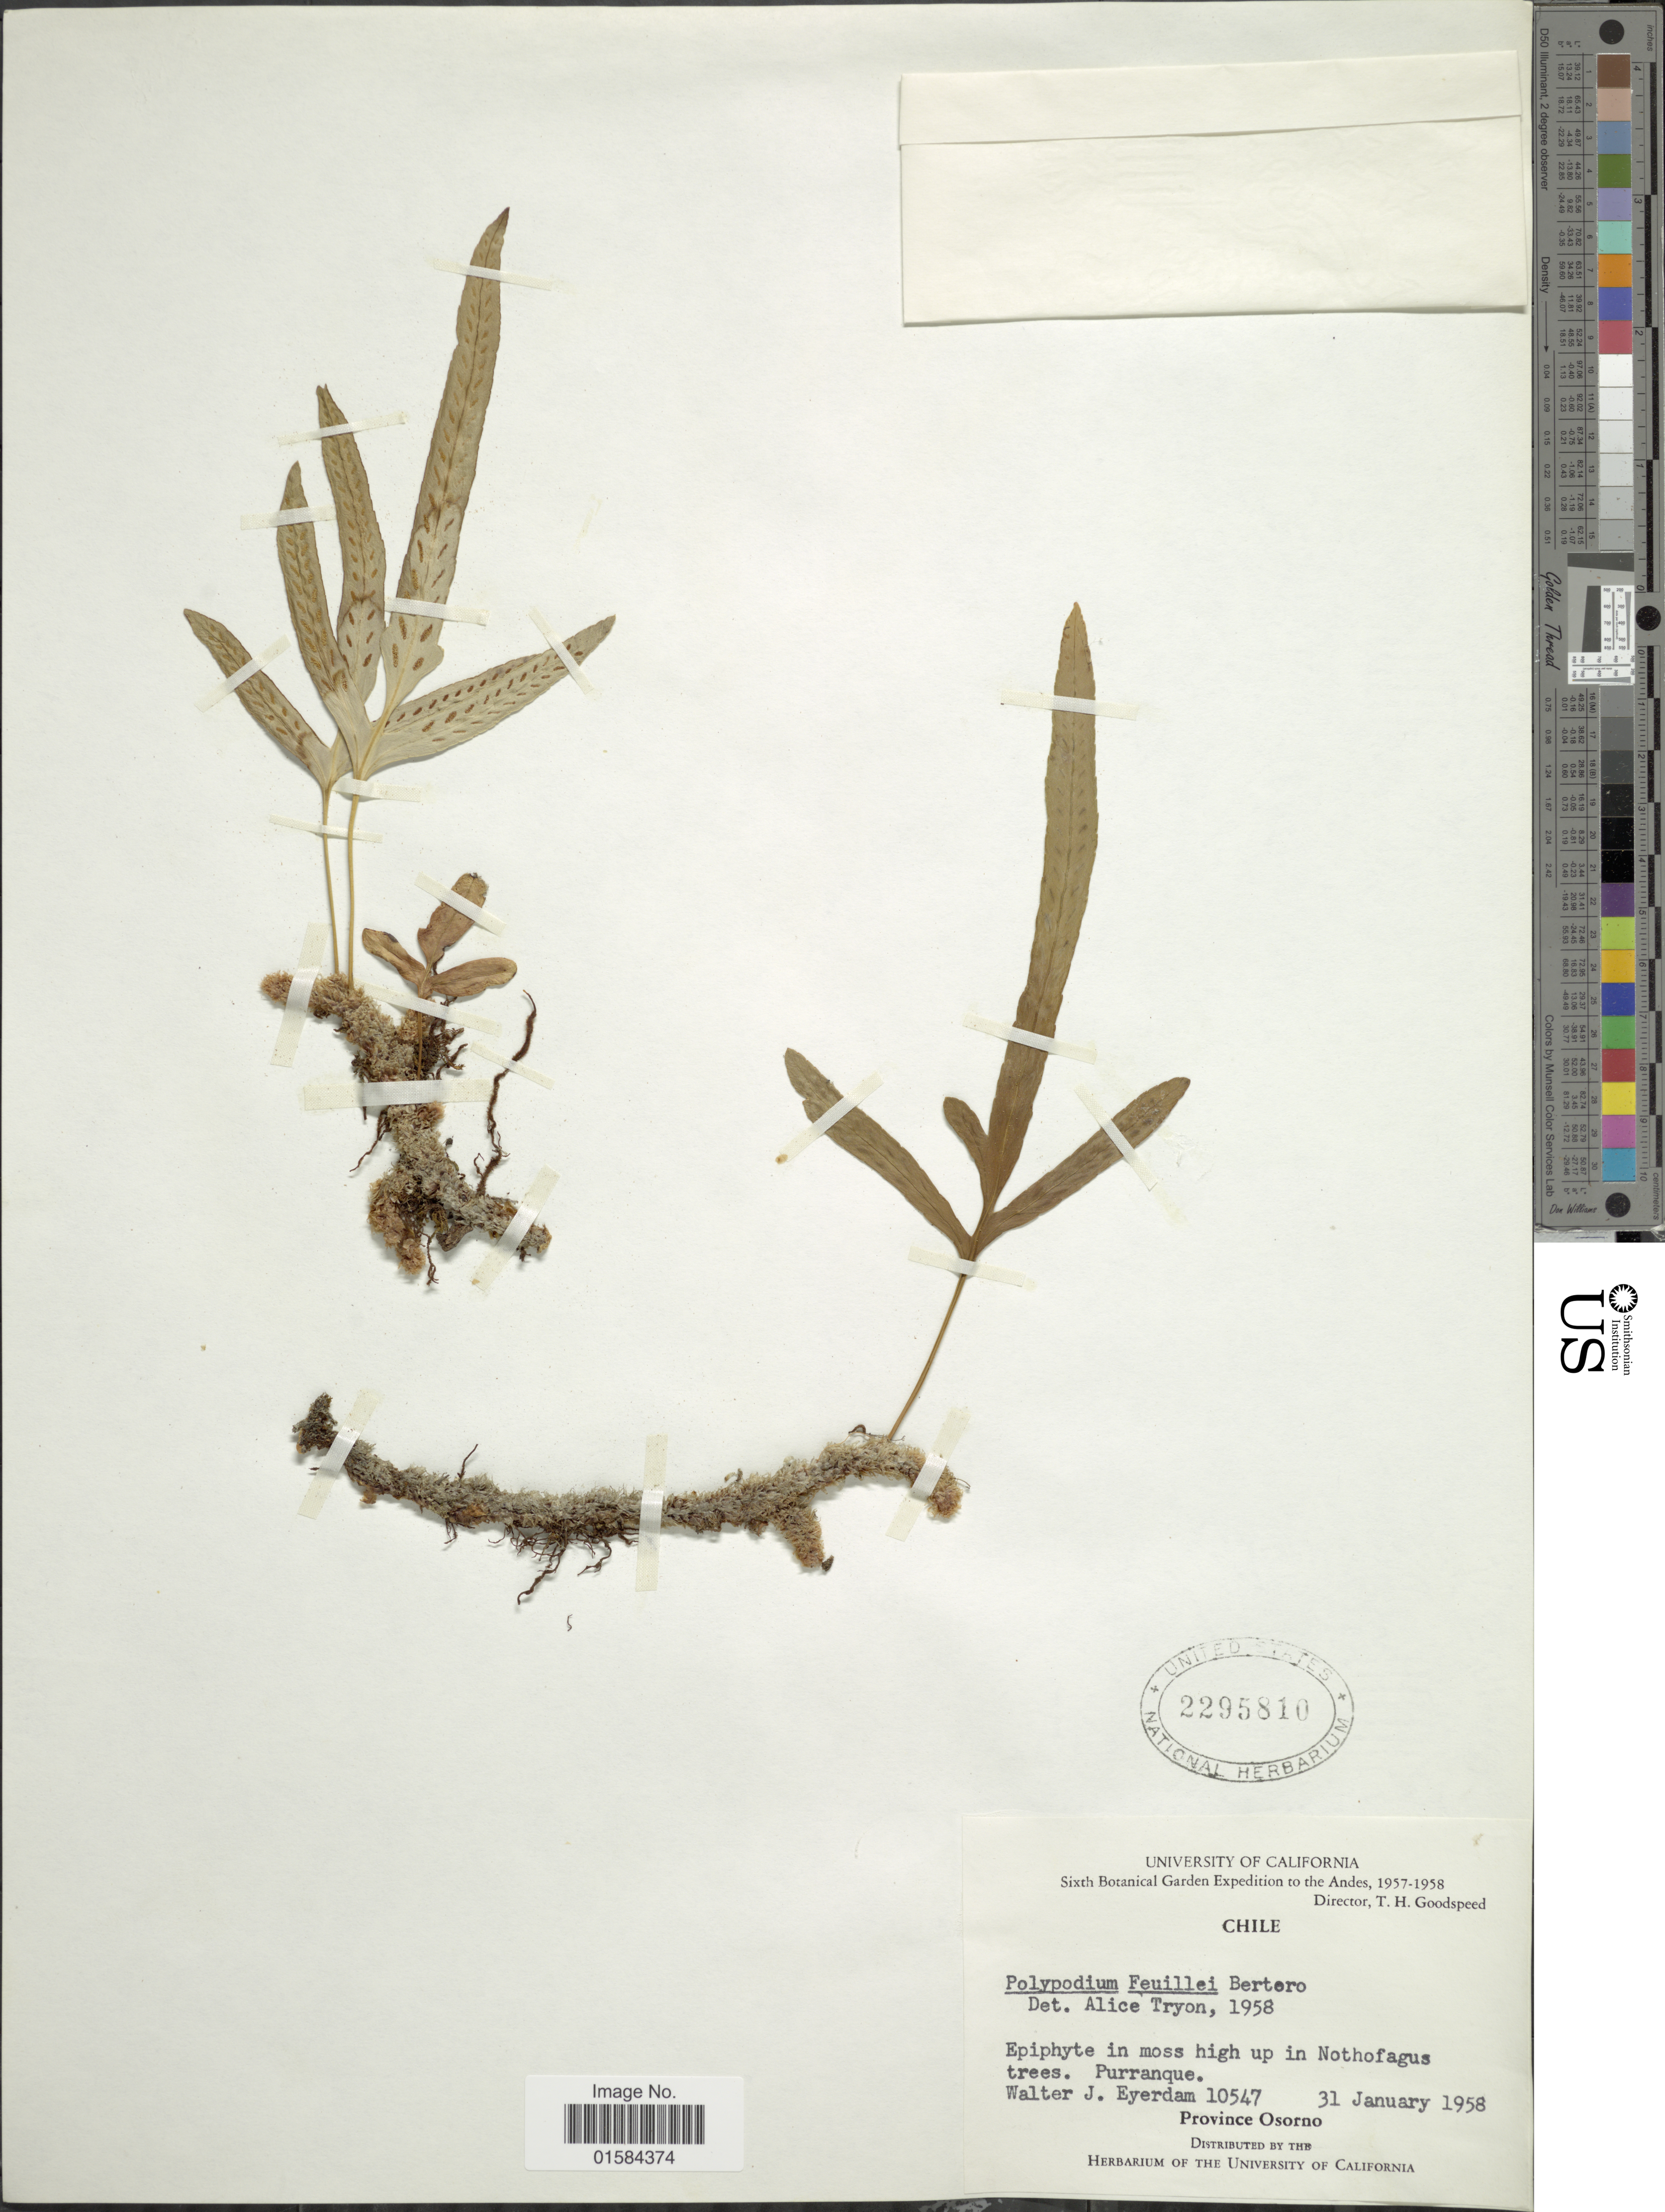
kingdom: Plantae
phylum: Tracheophyta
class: Polypodiopsida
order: Polypodiales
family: Polypodiaceae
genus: Synammia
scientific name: Synammia feuillei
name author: (Bertero) Copel.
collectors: W. J. Eyerdam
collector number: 41547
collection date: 1958-01-31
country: Chile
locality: Purranque, Province Osorno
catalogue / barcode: US 2295810